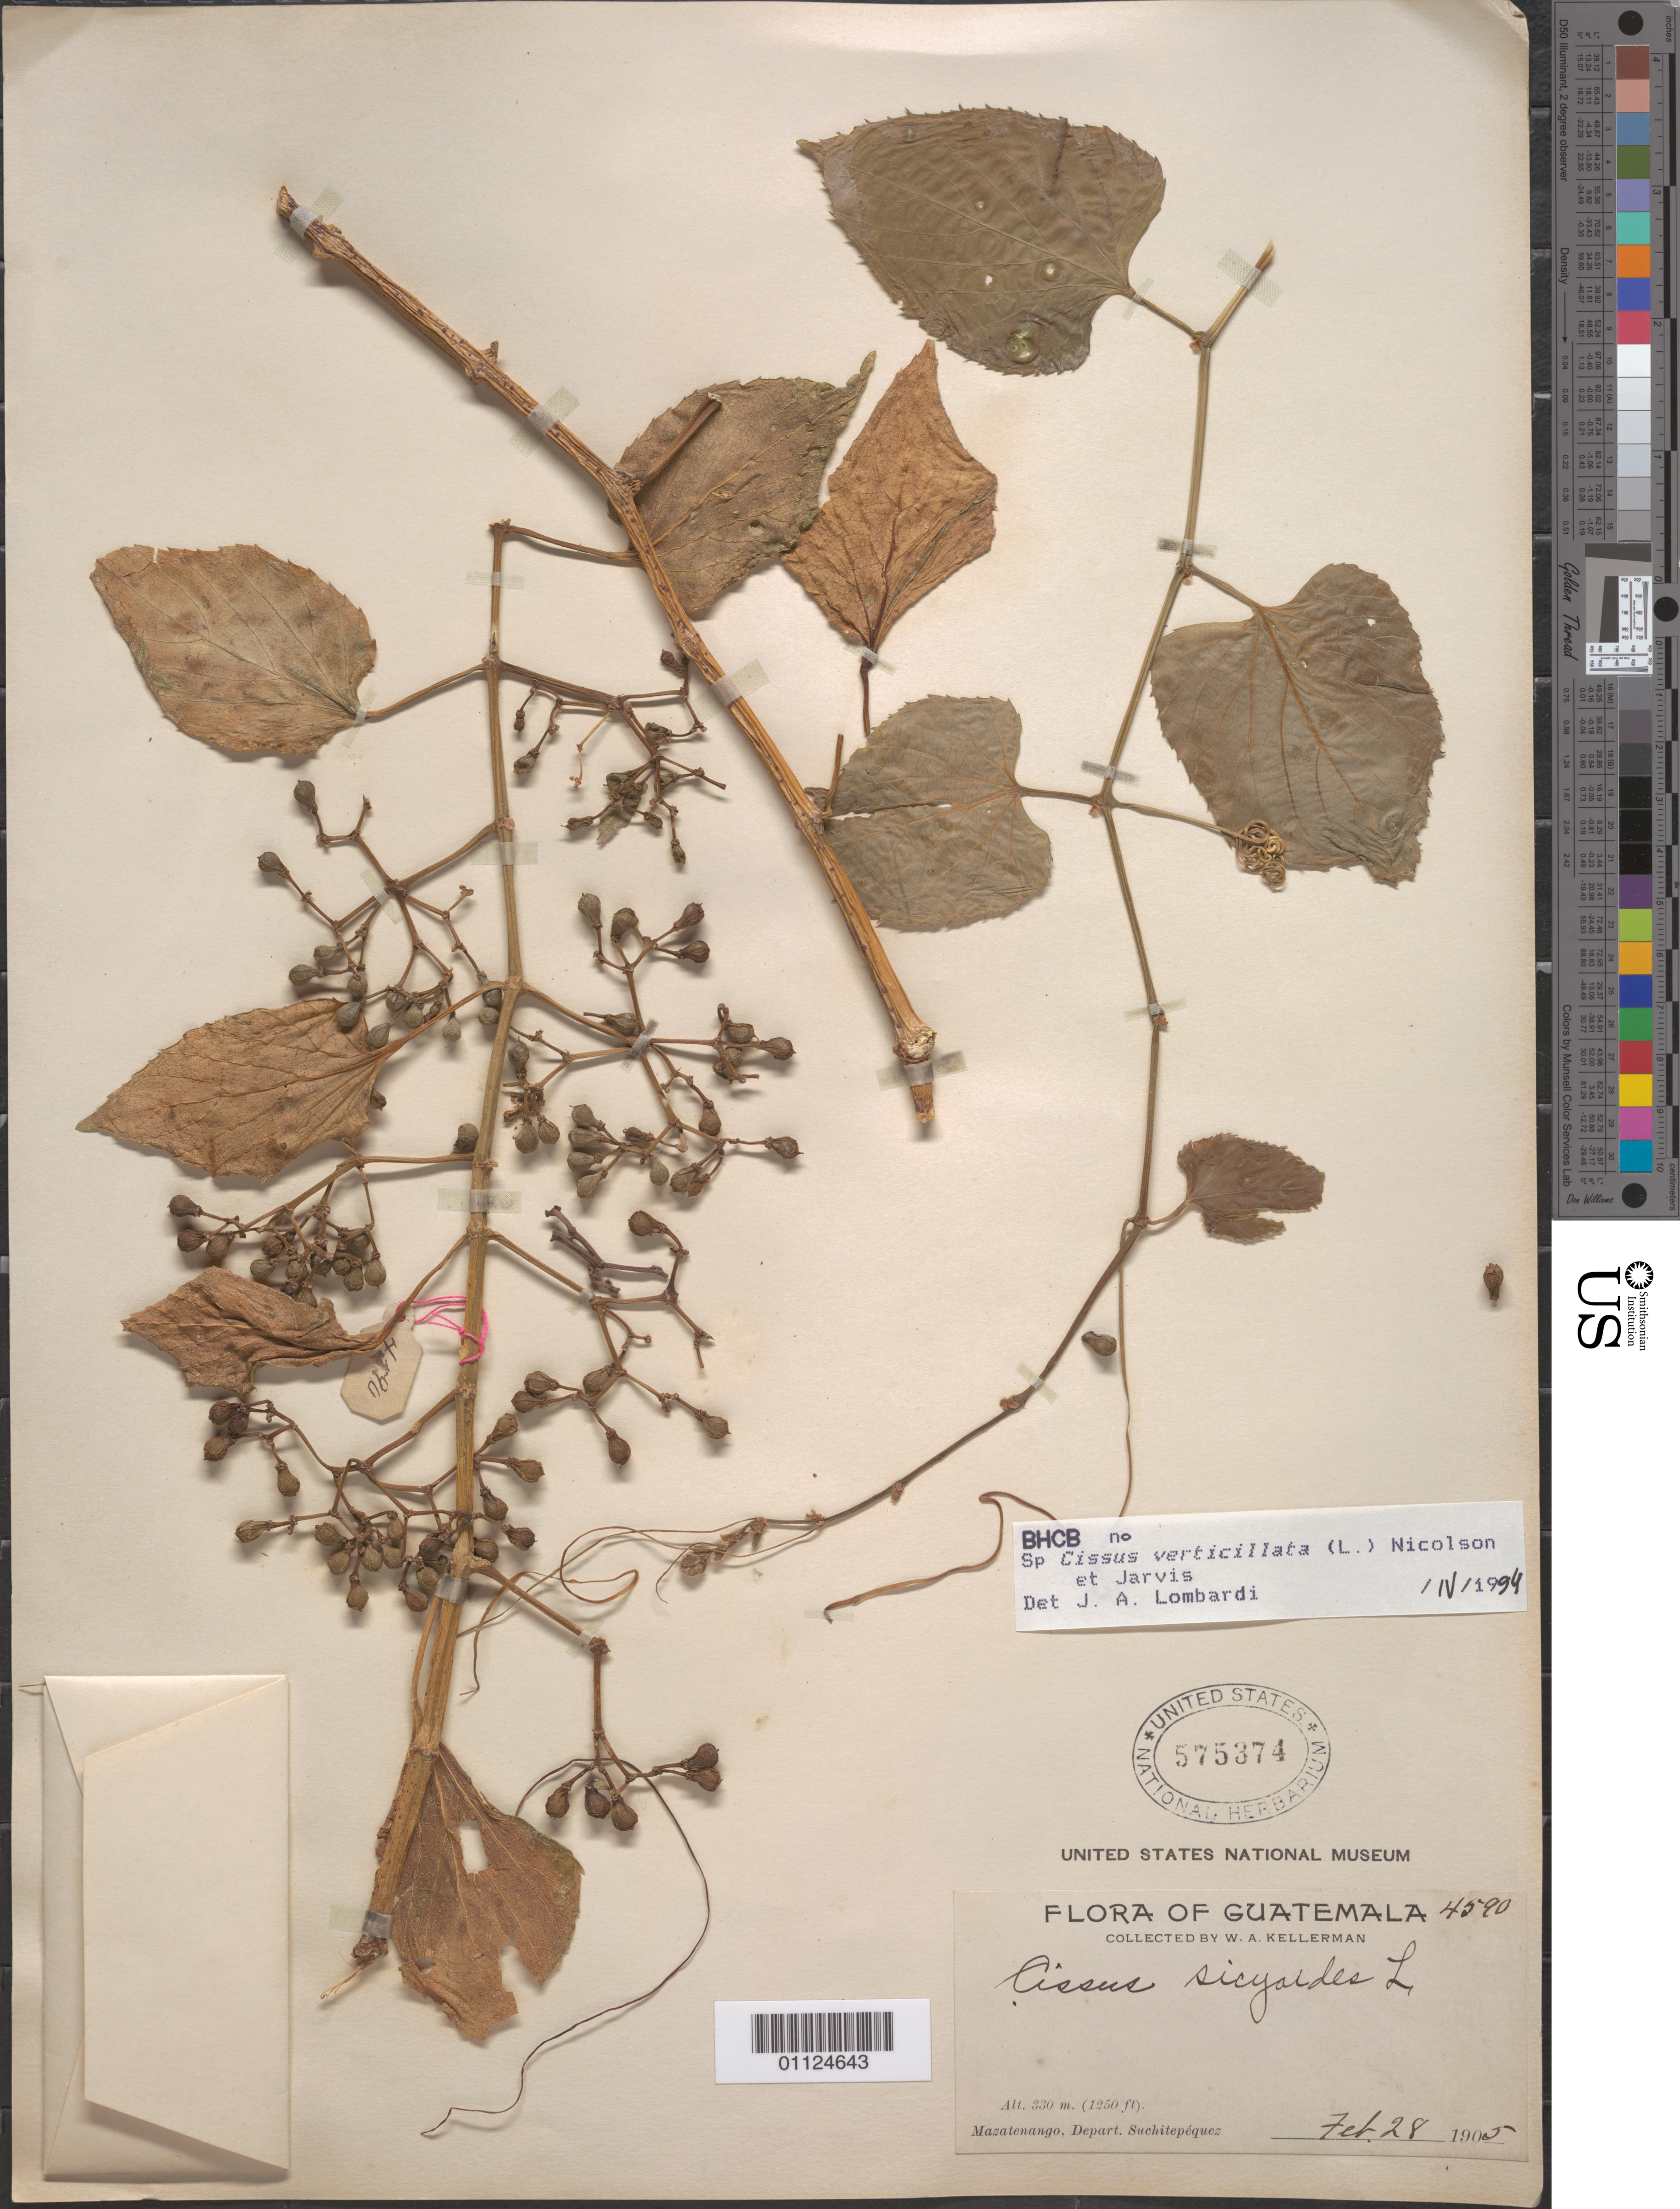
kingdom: Plantae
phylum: Tracheophyta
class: Magnoliopsida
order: Vitales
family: Vitaceae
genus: Cissus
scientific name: Cissus verticillata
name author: (L.) Nicolson & C.E. Jarvis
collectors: W. Kellerman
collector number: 4590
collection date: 1905-02-28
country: Guatemala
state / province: Suchitepéquez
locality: Mazatenango.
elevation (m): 330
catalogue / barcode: US 575374